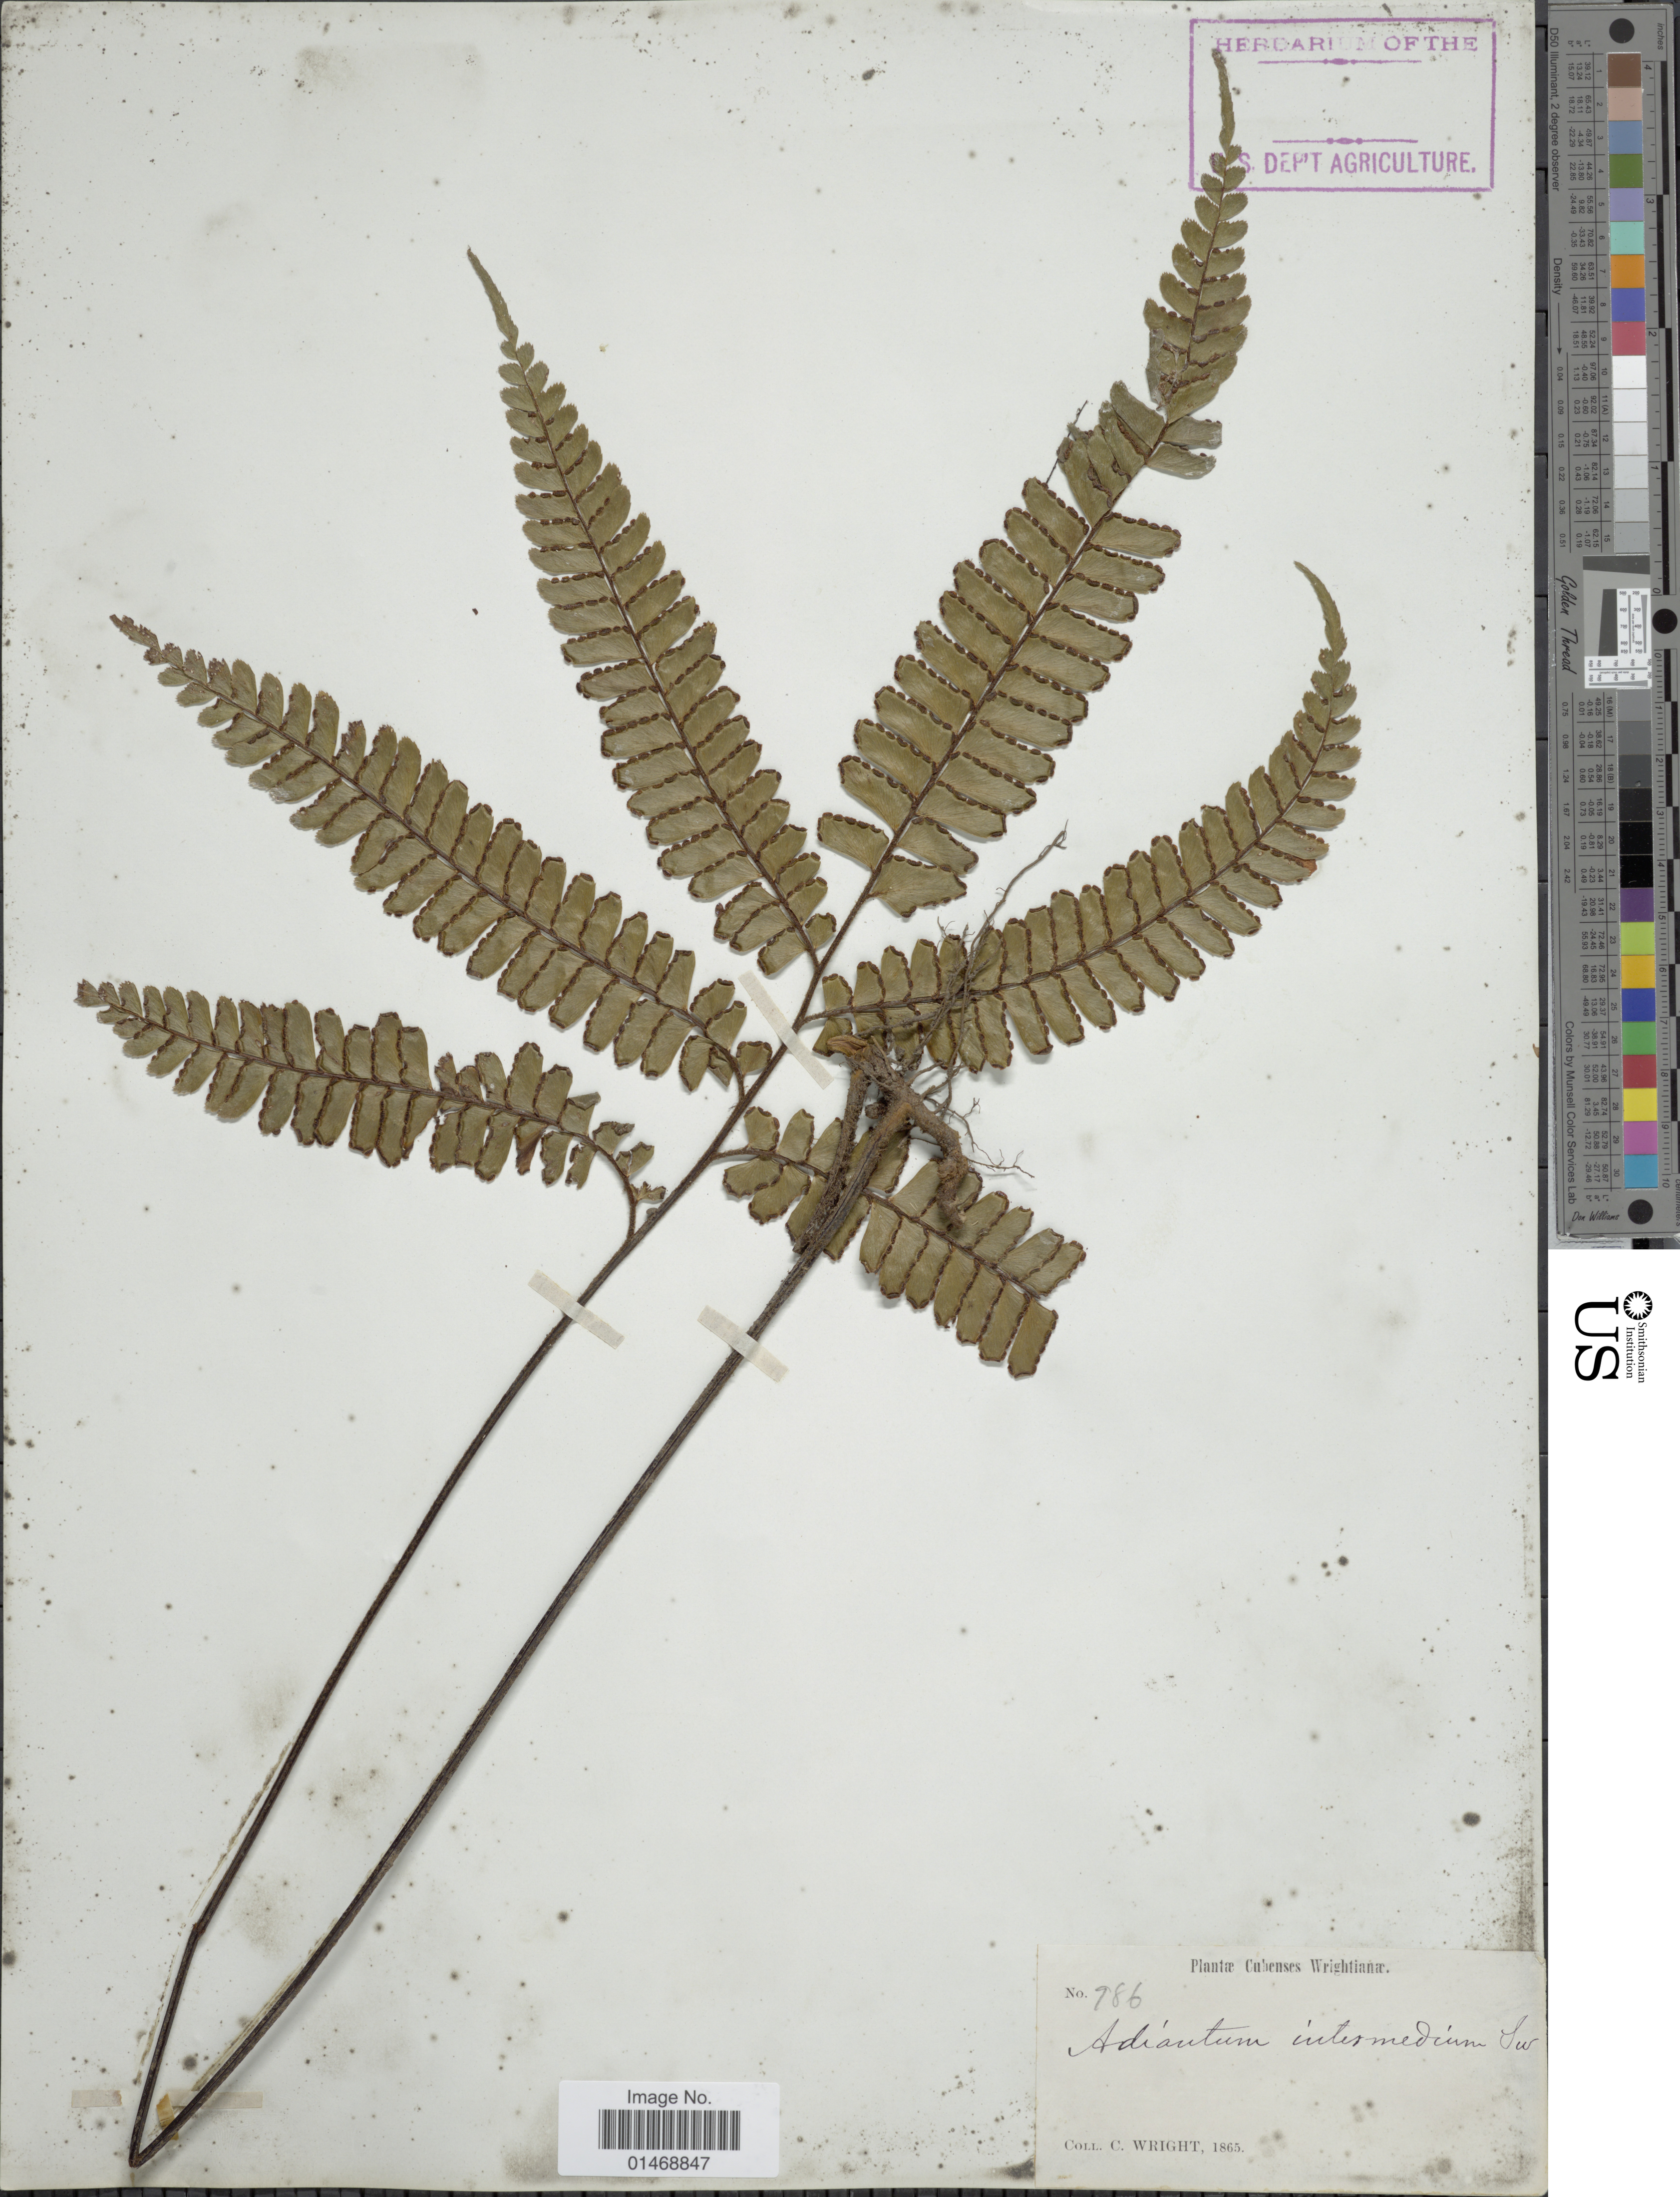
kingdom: Plantae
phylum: Tracheophyta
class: Polypodiopsida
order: Polypodiales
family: Pteridaceae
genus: Adiantum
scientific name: Adiantum fructuosum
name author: Poepp. ex Spreng.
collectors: C. Wright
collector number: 986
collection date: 1865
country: Cuba